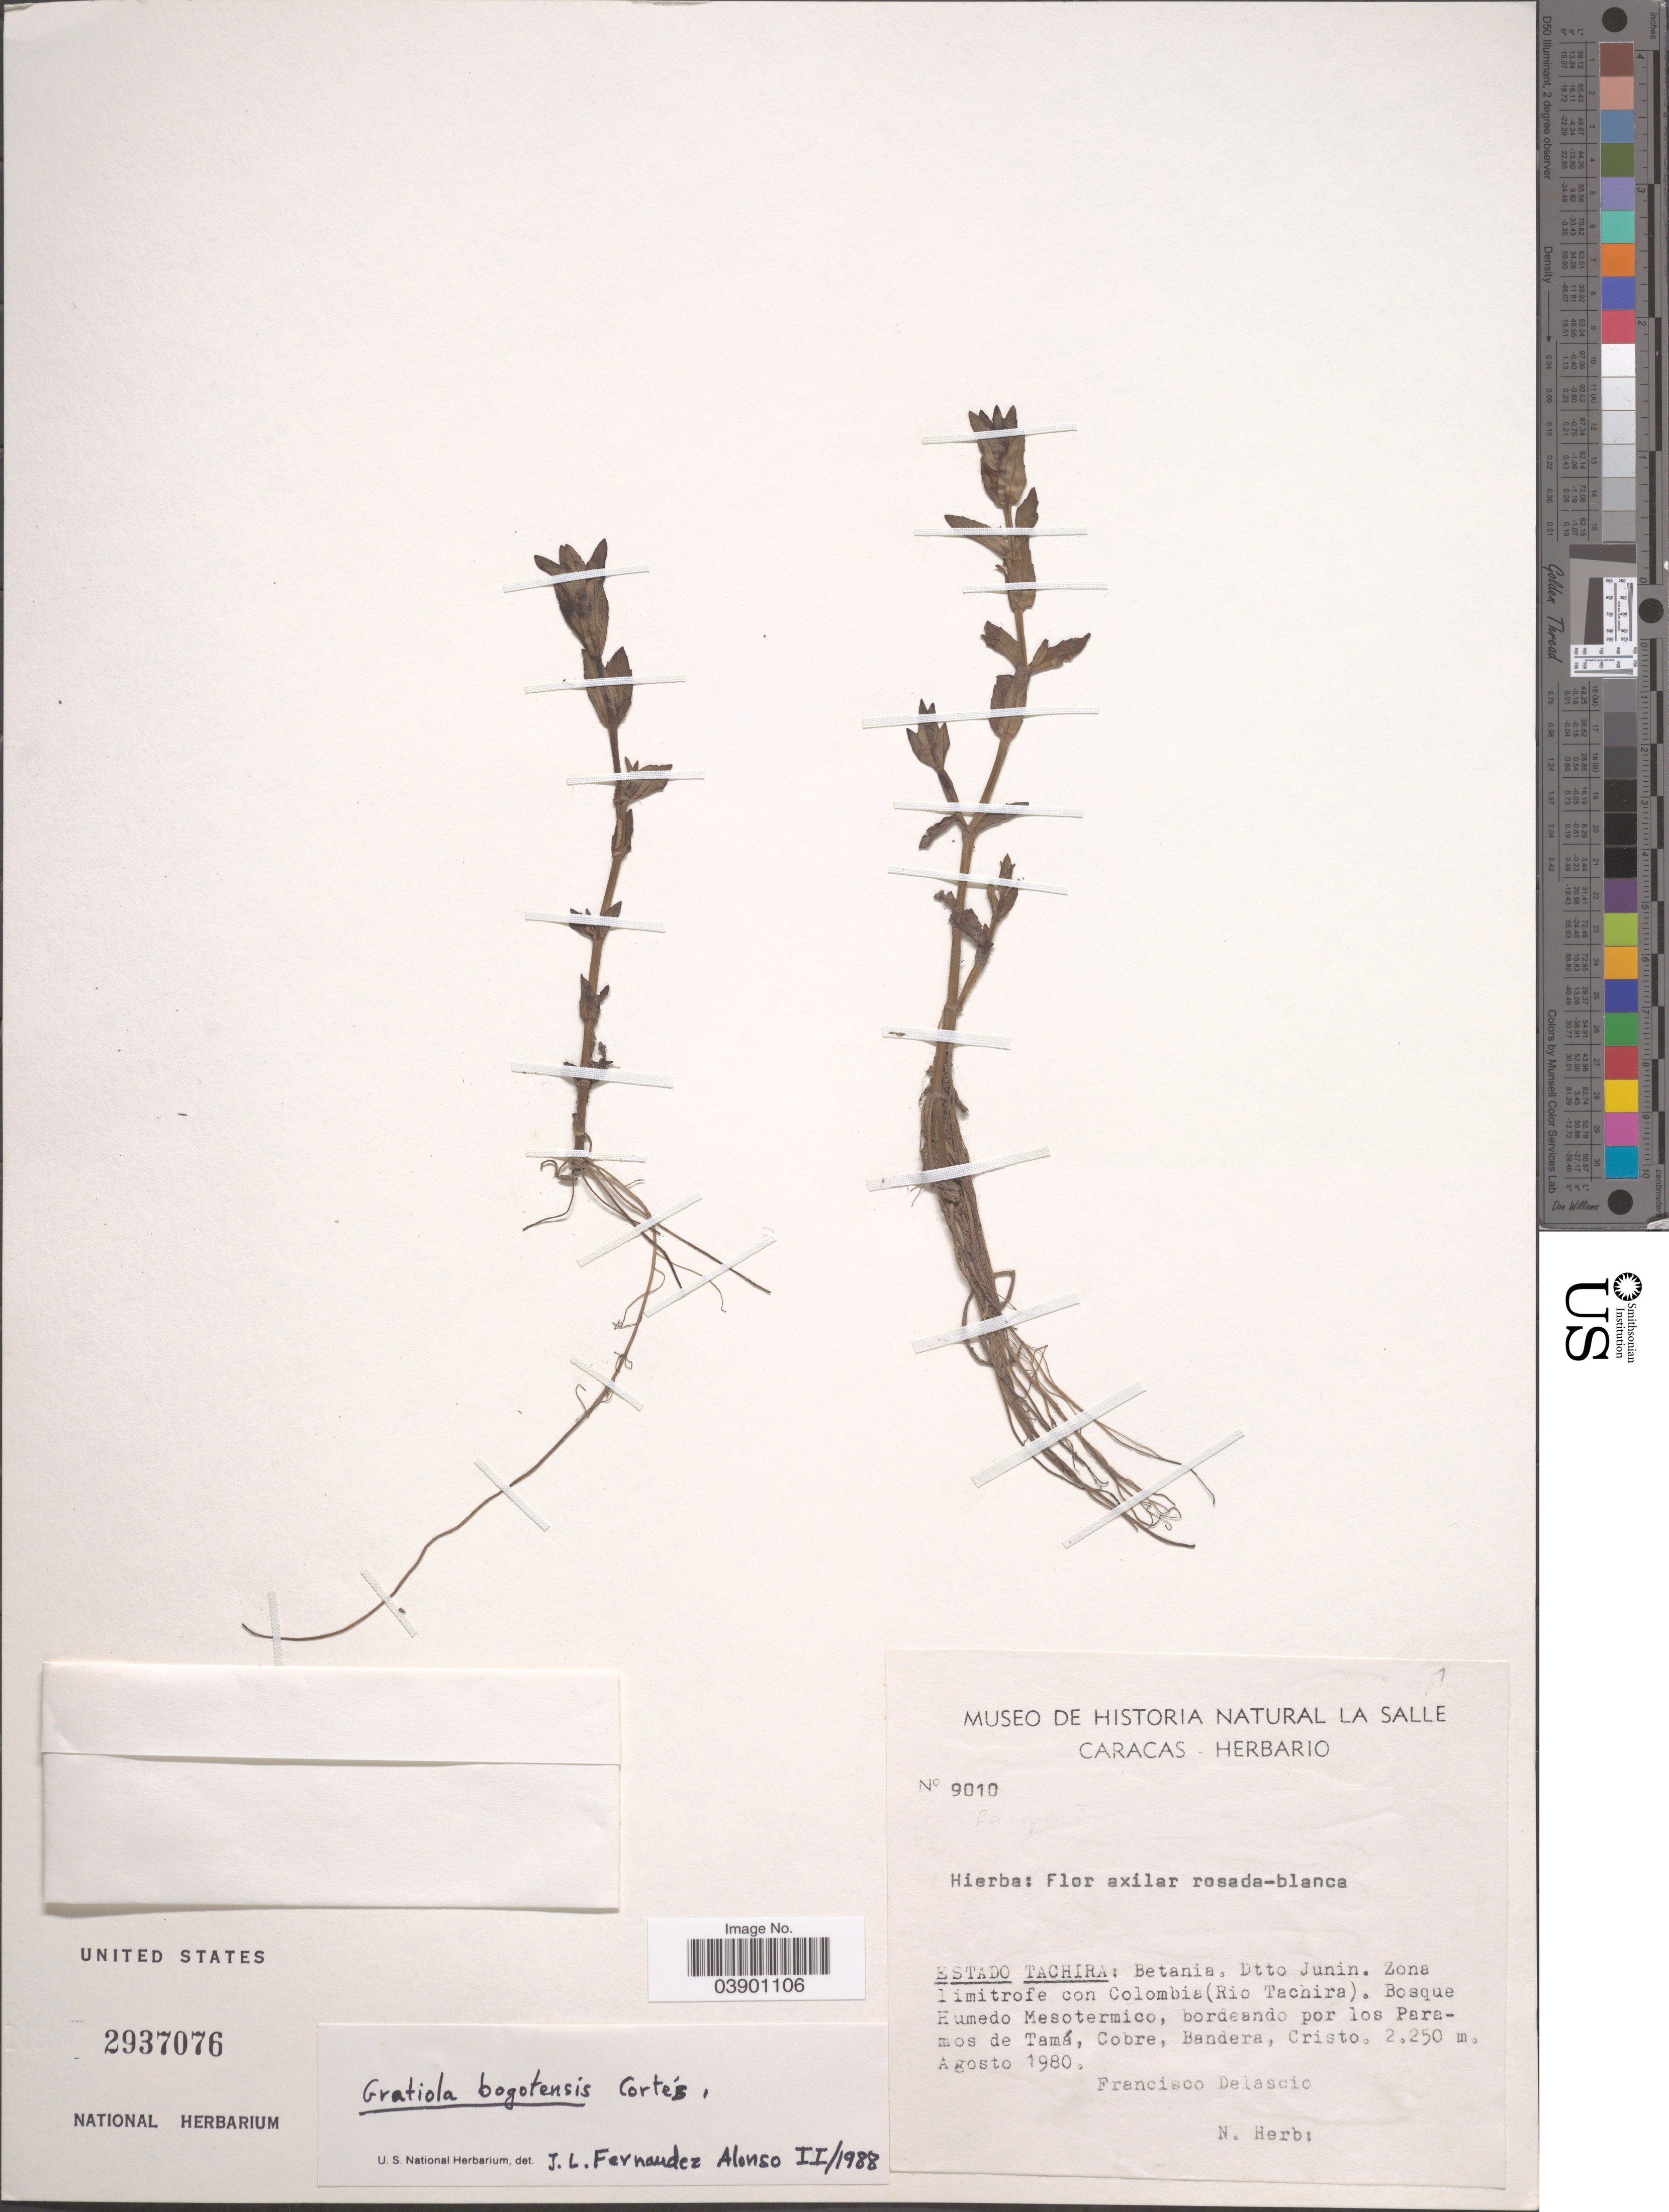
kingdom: Plantae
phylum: Tracheophyta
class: Magnoliopsida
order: Lamiales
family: Plantaginaceae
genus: Gratiola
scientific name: Gratiola bogotensis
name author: Cortés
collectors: F. Delascio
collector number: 9010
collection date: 1980-08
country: Venezuela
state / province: Tachira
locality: Betania. Dtto Junin. Zona limitrofe con Colombia (Rio Tachira).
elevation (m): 2250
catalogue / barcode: US 2937076